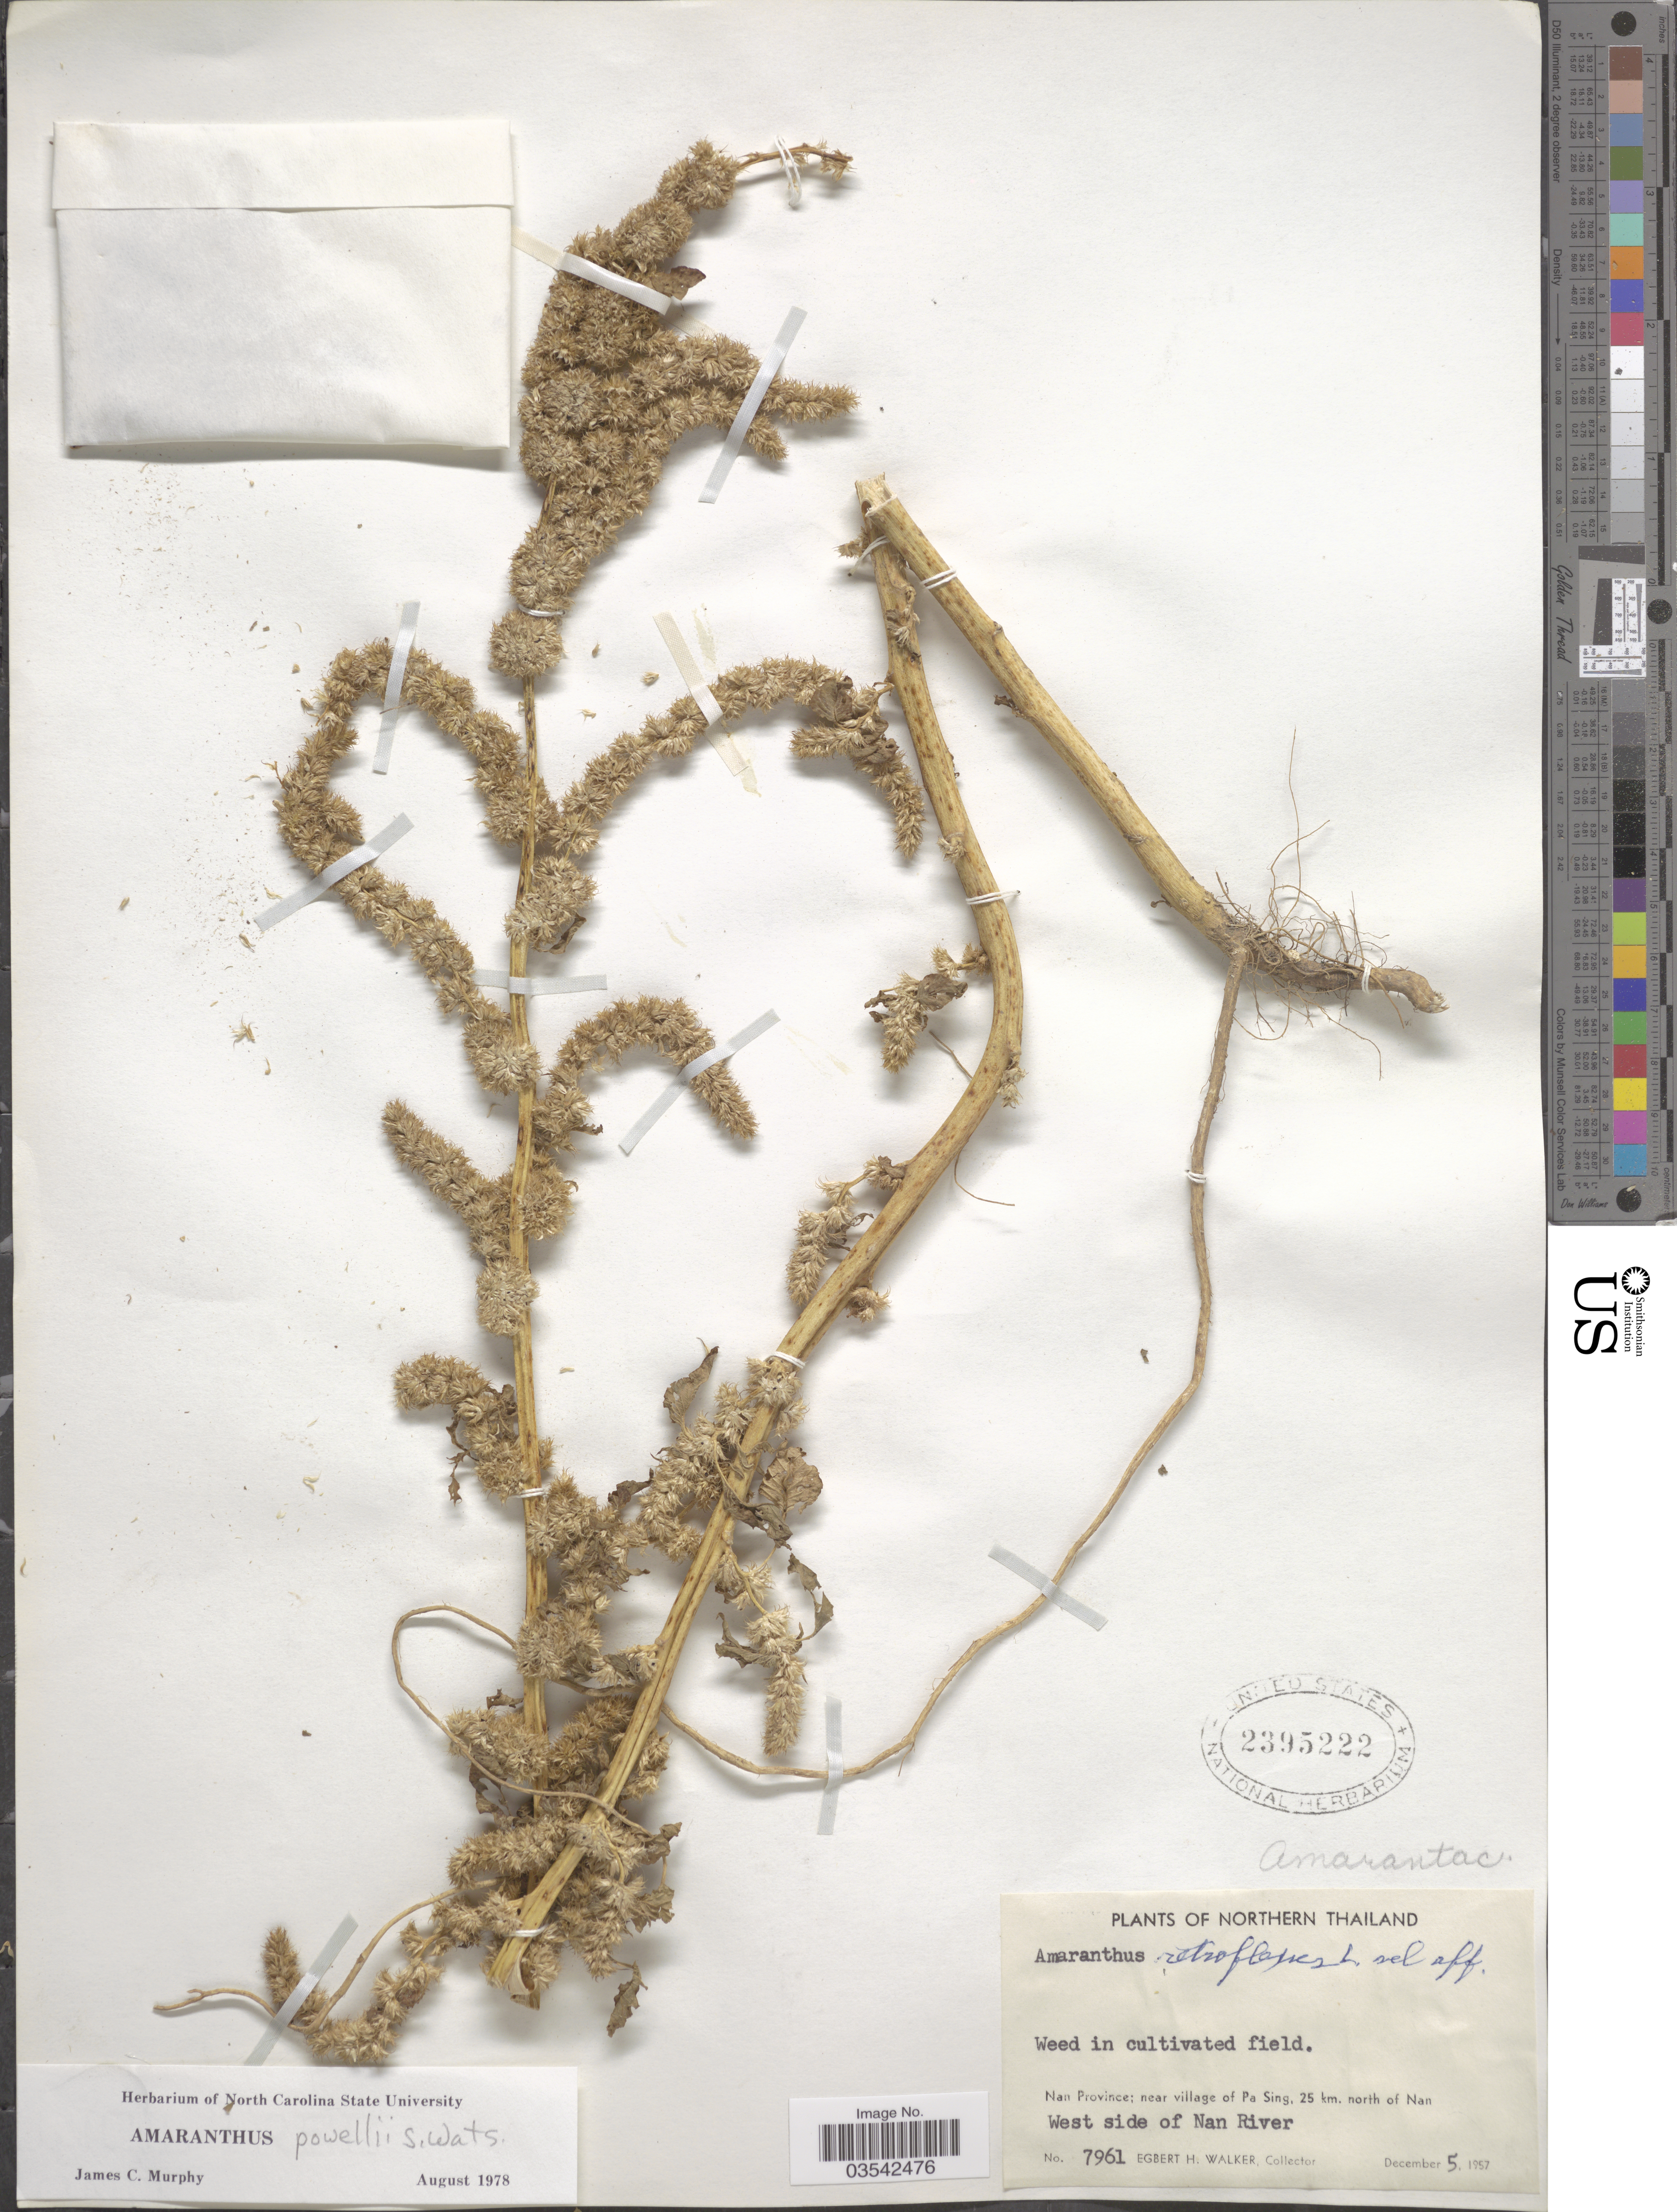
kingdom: Plantae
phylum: Tracheophyta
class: Magnoliopsida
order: Caryophyllales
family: Amaranthaceae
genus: Amaranthus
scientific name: Amaranthus powellii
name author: S. Watson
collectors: E. H. Walker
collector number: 7961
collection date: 1957-12-05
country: Thailand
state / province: Nan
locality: Northern Thailand. Near village of Pa Sing, 25 km. north of Nan. West side of Nan River.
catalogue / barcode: US 2395222